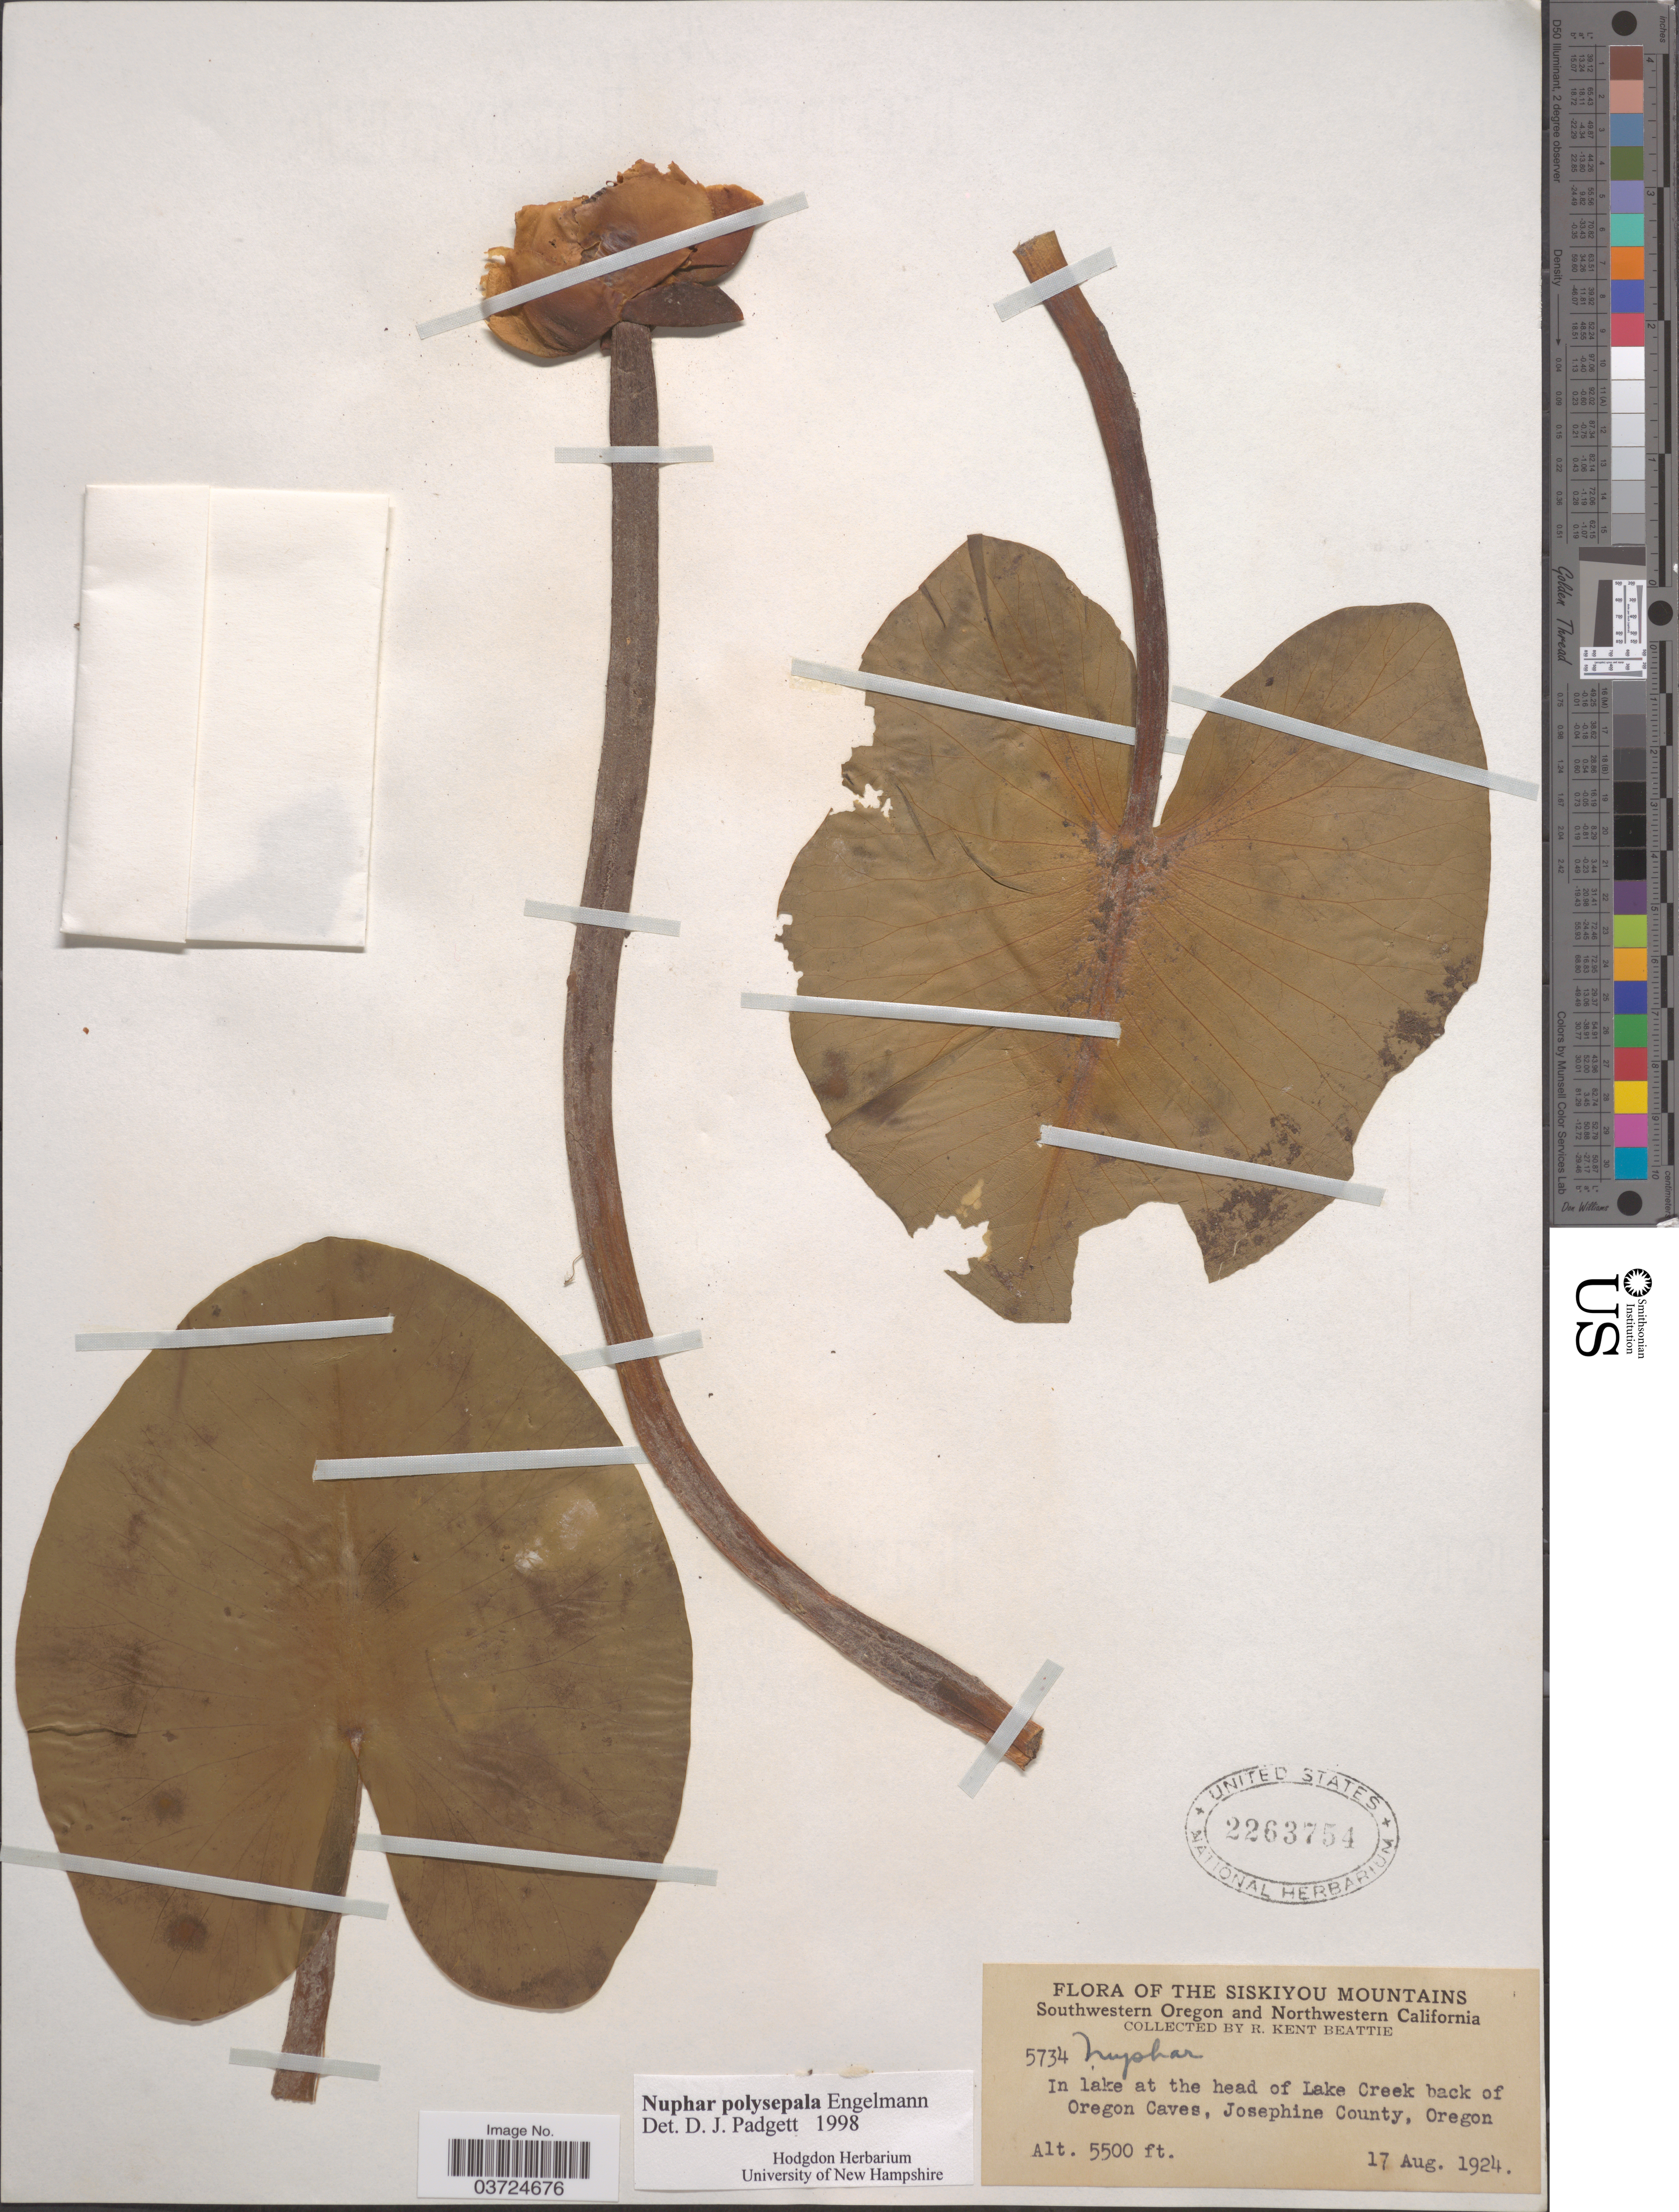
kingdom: Plantae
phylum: Tracheophyta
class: Magnoliopsida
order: Nymphaeales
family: Nymphaeaceae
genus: Nuphar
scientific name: Nuphar polysepala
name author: Englem.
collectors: R. K. Beattie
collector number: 5734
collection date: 1924-08-17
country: United States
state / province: Oregon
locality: Siskiyou Mountains. Southwestern Oregon. In lake at the head of Lake Creek back of Oregon Caves, Josephine County.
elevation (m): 1676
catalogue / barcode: US 2263754